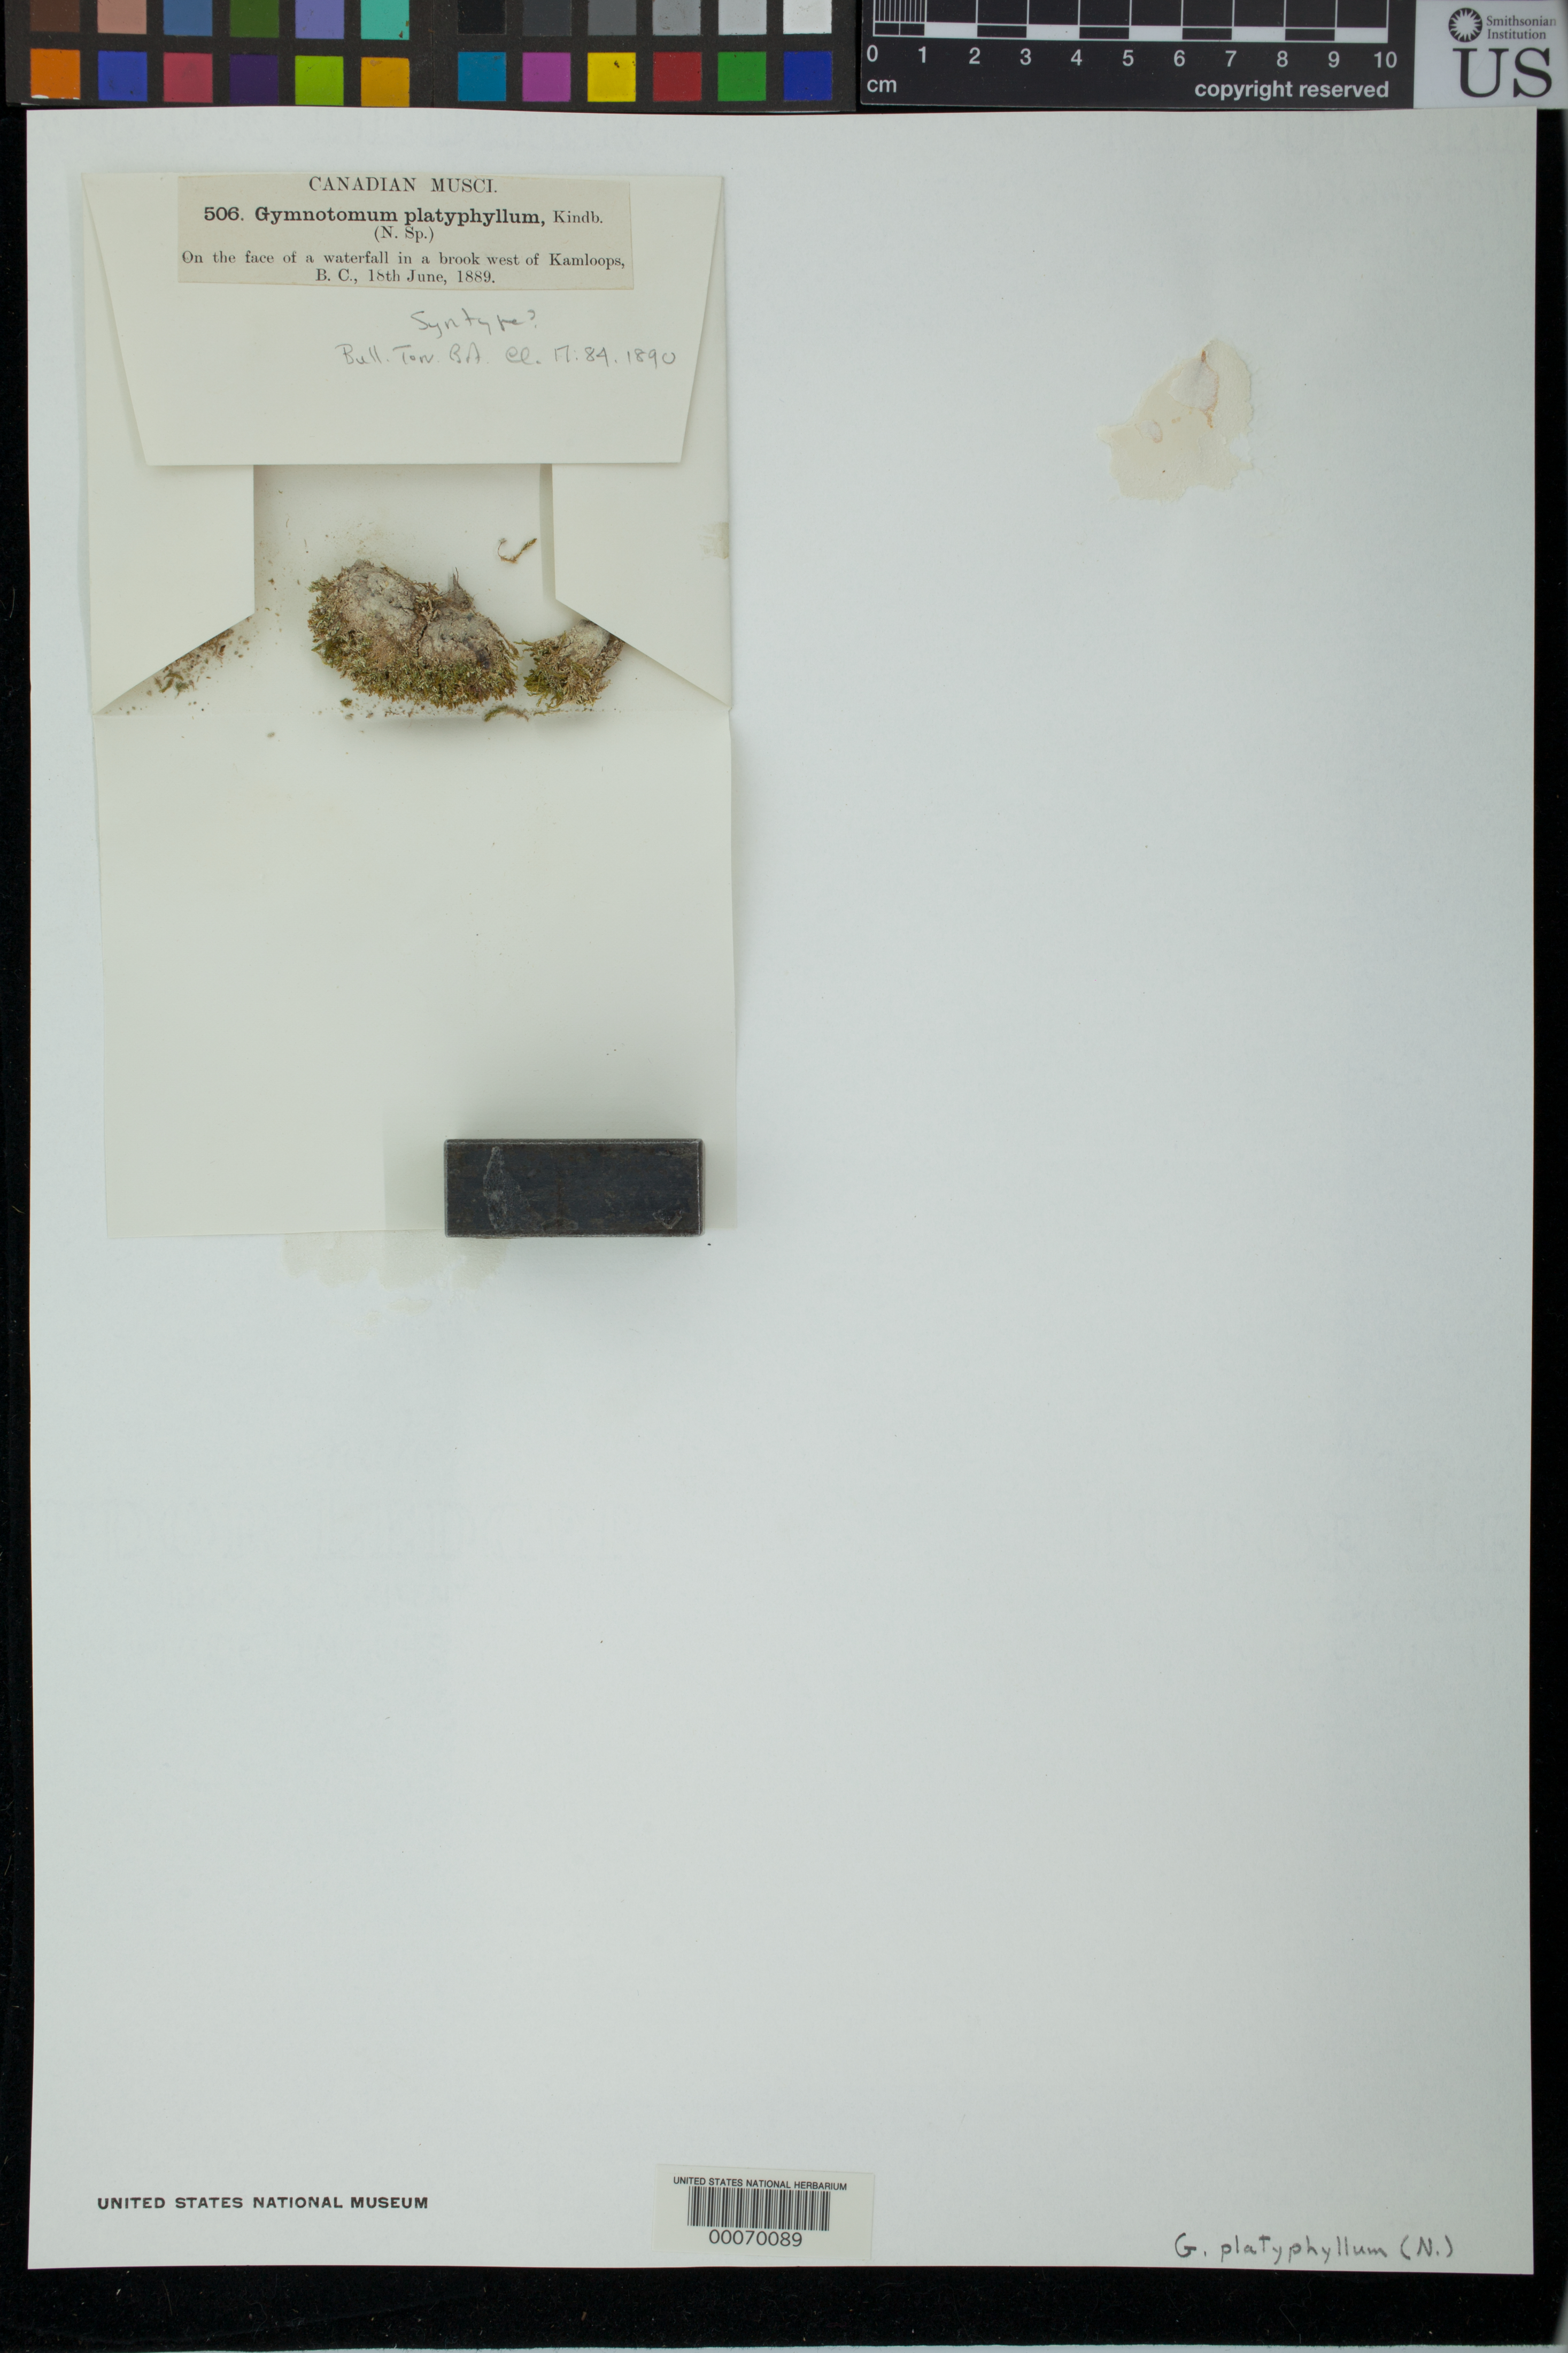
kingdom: Plantae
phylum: Bryophyta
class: Bryopsida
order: Pottiales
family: Pottiaceae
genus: Gymnostomum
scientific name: Gymnostomum platyphyllum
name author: Kindb. in Macoun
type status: Isosyntype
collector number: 506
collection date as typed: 18 Jun 1889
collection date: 1889-06-18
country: Canada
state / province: British Columbia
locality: West of Kamloops.